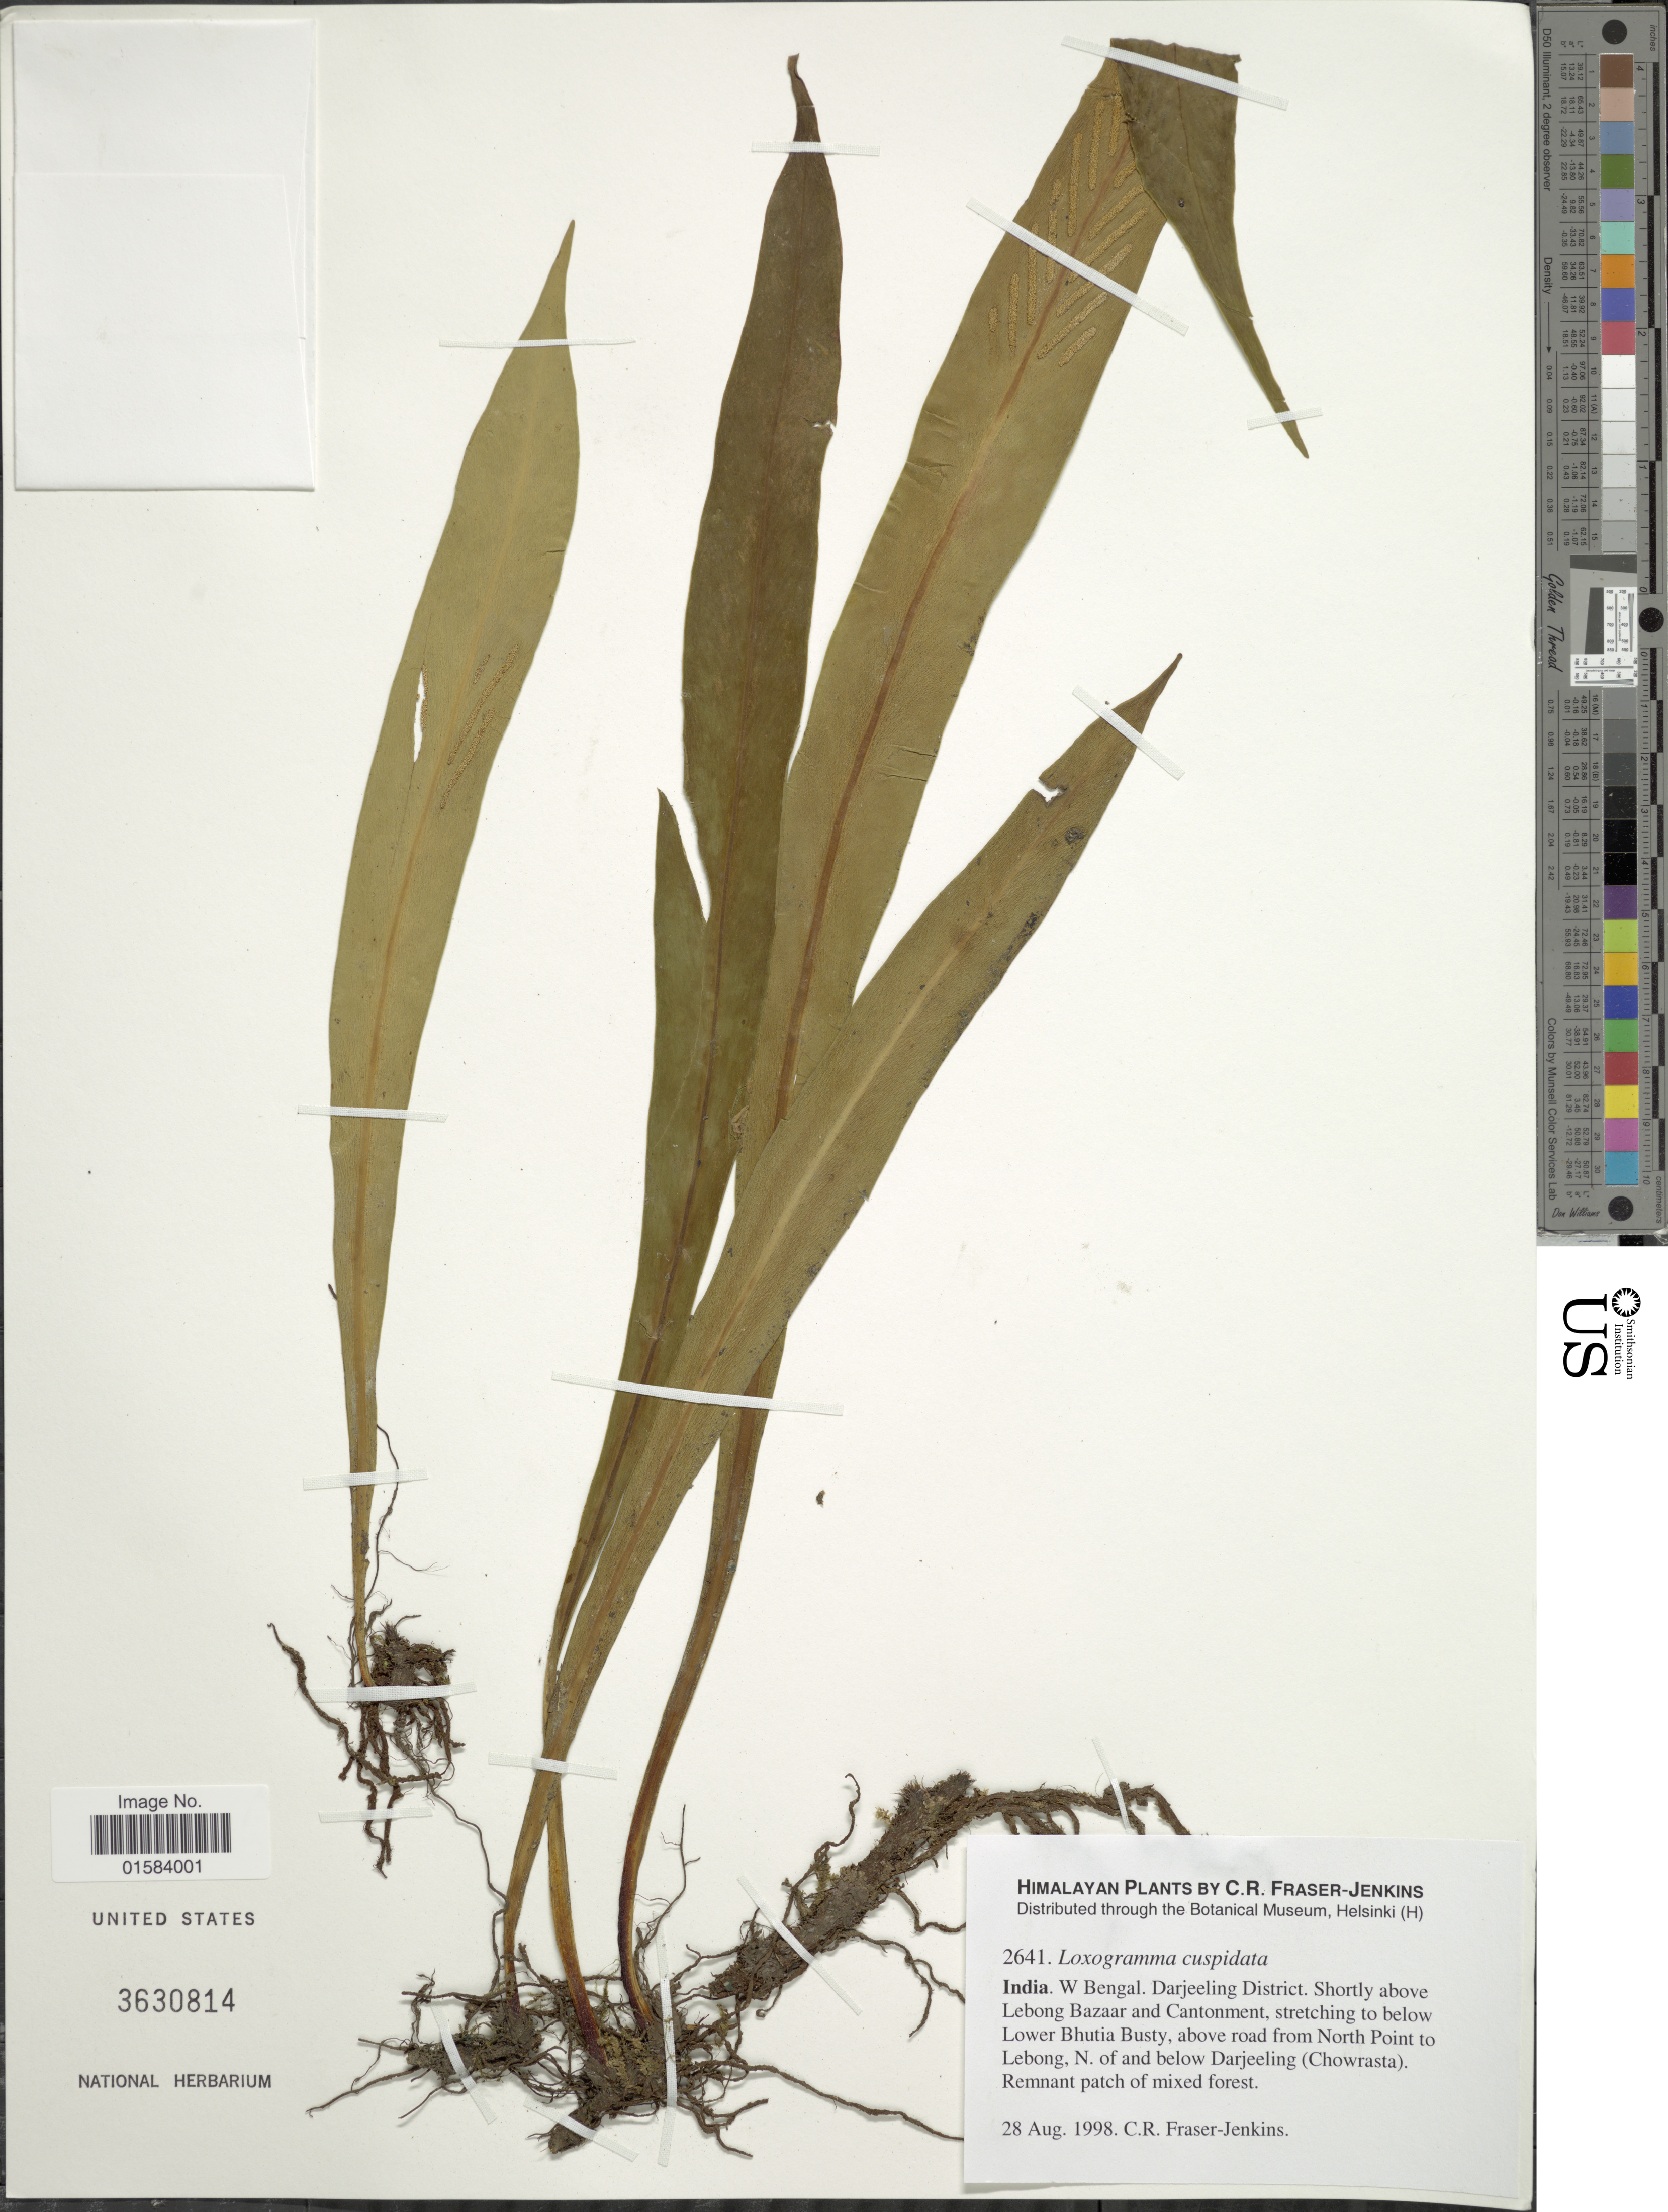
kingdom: Plantae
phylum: Tracheophyta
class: Polypodiopsida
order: Polypodiales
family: Polypodiaceae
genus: Loxogramme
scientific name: Loxogramme cuspidata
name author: (Zenker) M.G. Price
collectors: C. R. Fraser-Jenkins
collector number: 3641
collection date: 1998-08-28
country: India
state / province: West Bengal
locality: Darjeeling District. Shortly above Lebong Bazaar and Cantonment, stretching to below Lower Bhutia Busty, above road from North Point to Lebong, N. of and below Darjeeling (Chowrasta)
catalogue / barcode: US 3630814